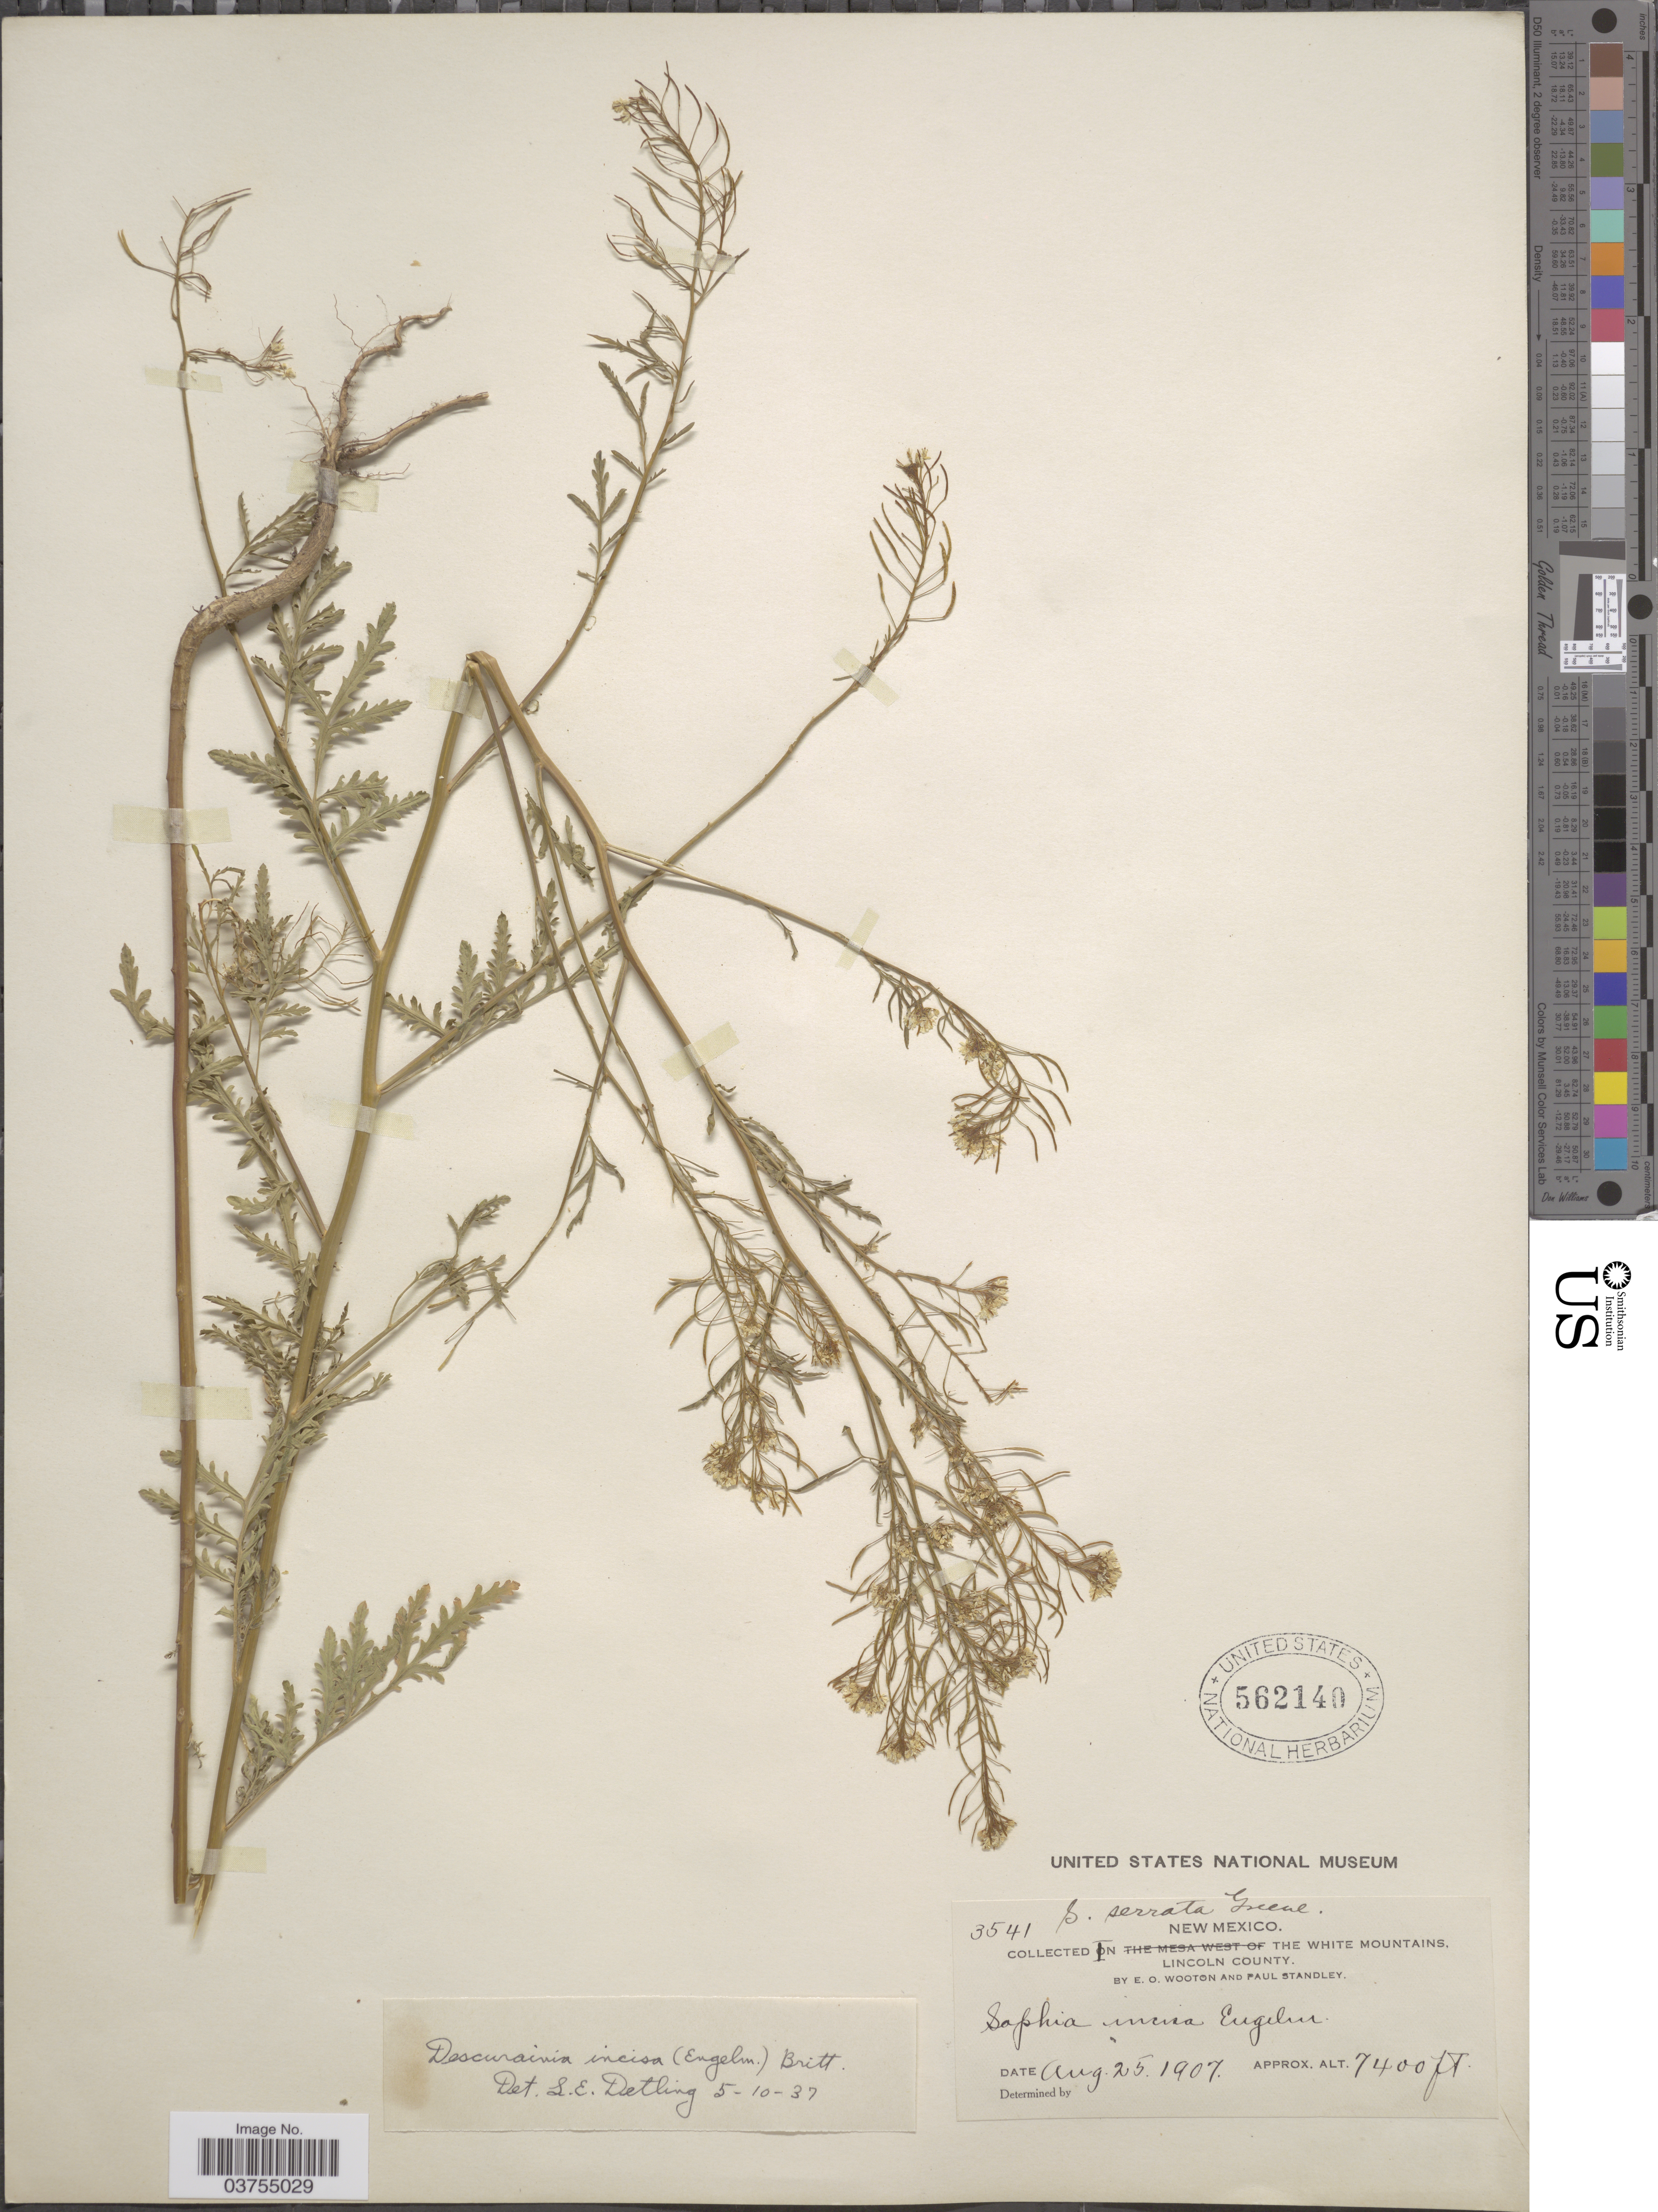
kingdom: Plantae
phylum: Tracheophyta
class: Magnoliopsida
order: Brassicales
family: Brassicaceae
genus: Descurainia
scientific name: Descurainia richardsonii subsp. incisa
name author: (Engelm. ex A. Gray) Detling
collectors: E. O. Wooton & P. C. Standley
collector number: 3541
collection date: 1907-08-25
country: United States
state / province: New Mexico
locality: In the White Mountains, Lincoln County.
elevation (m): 2256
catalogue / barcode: US 562140